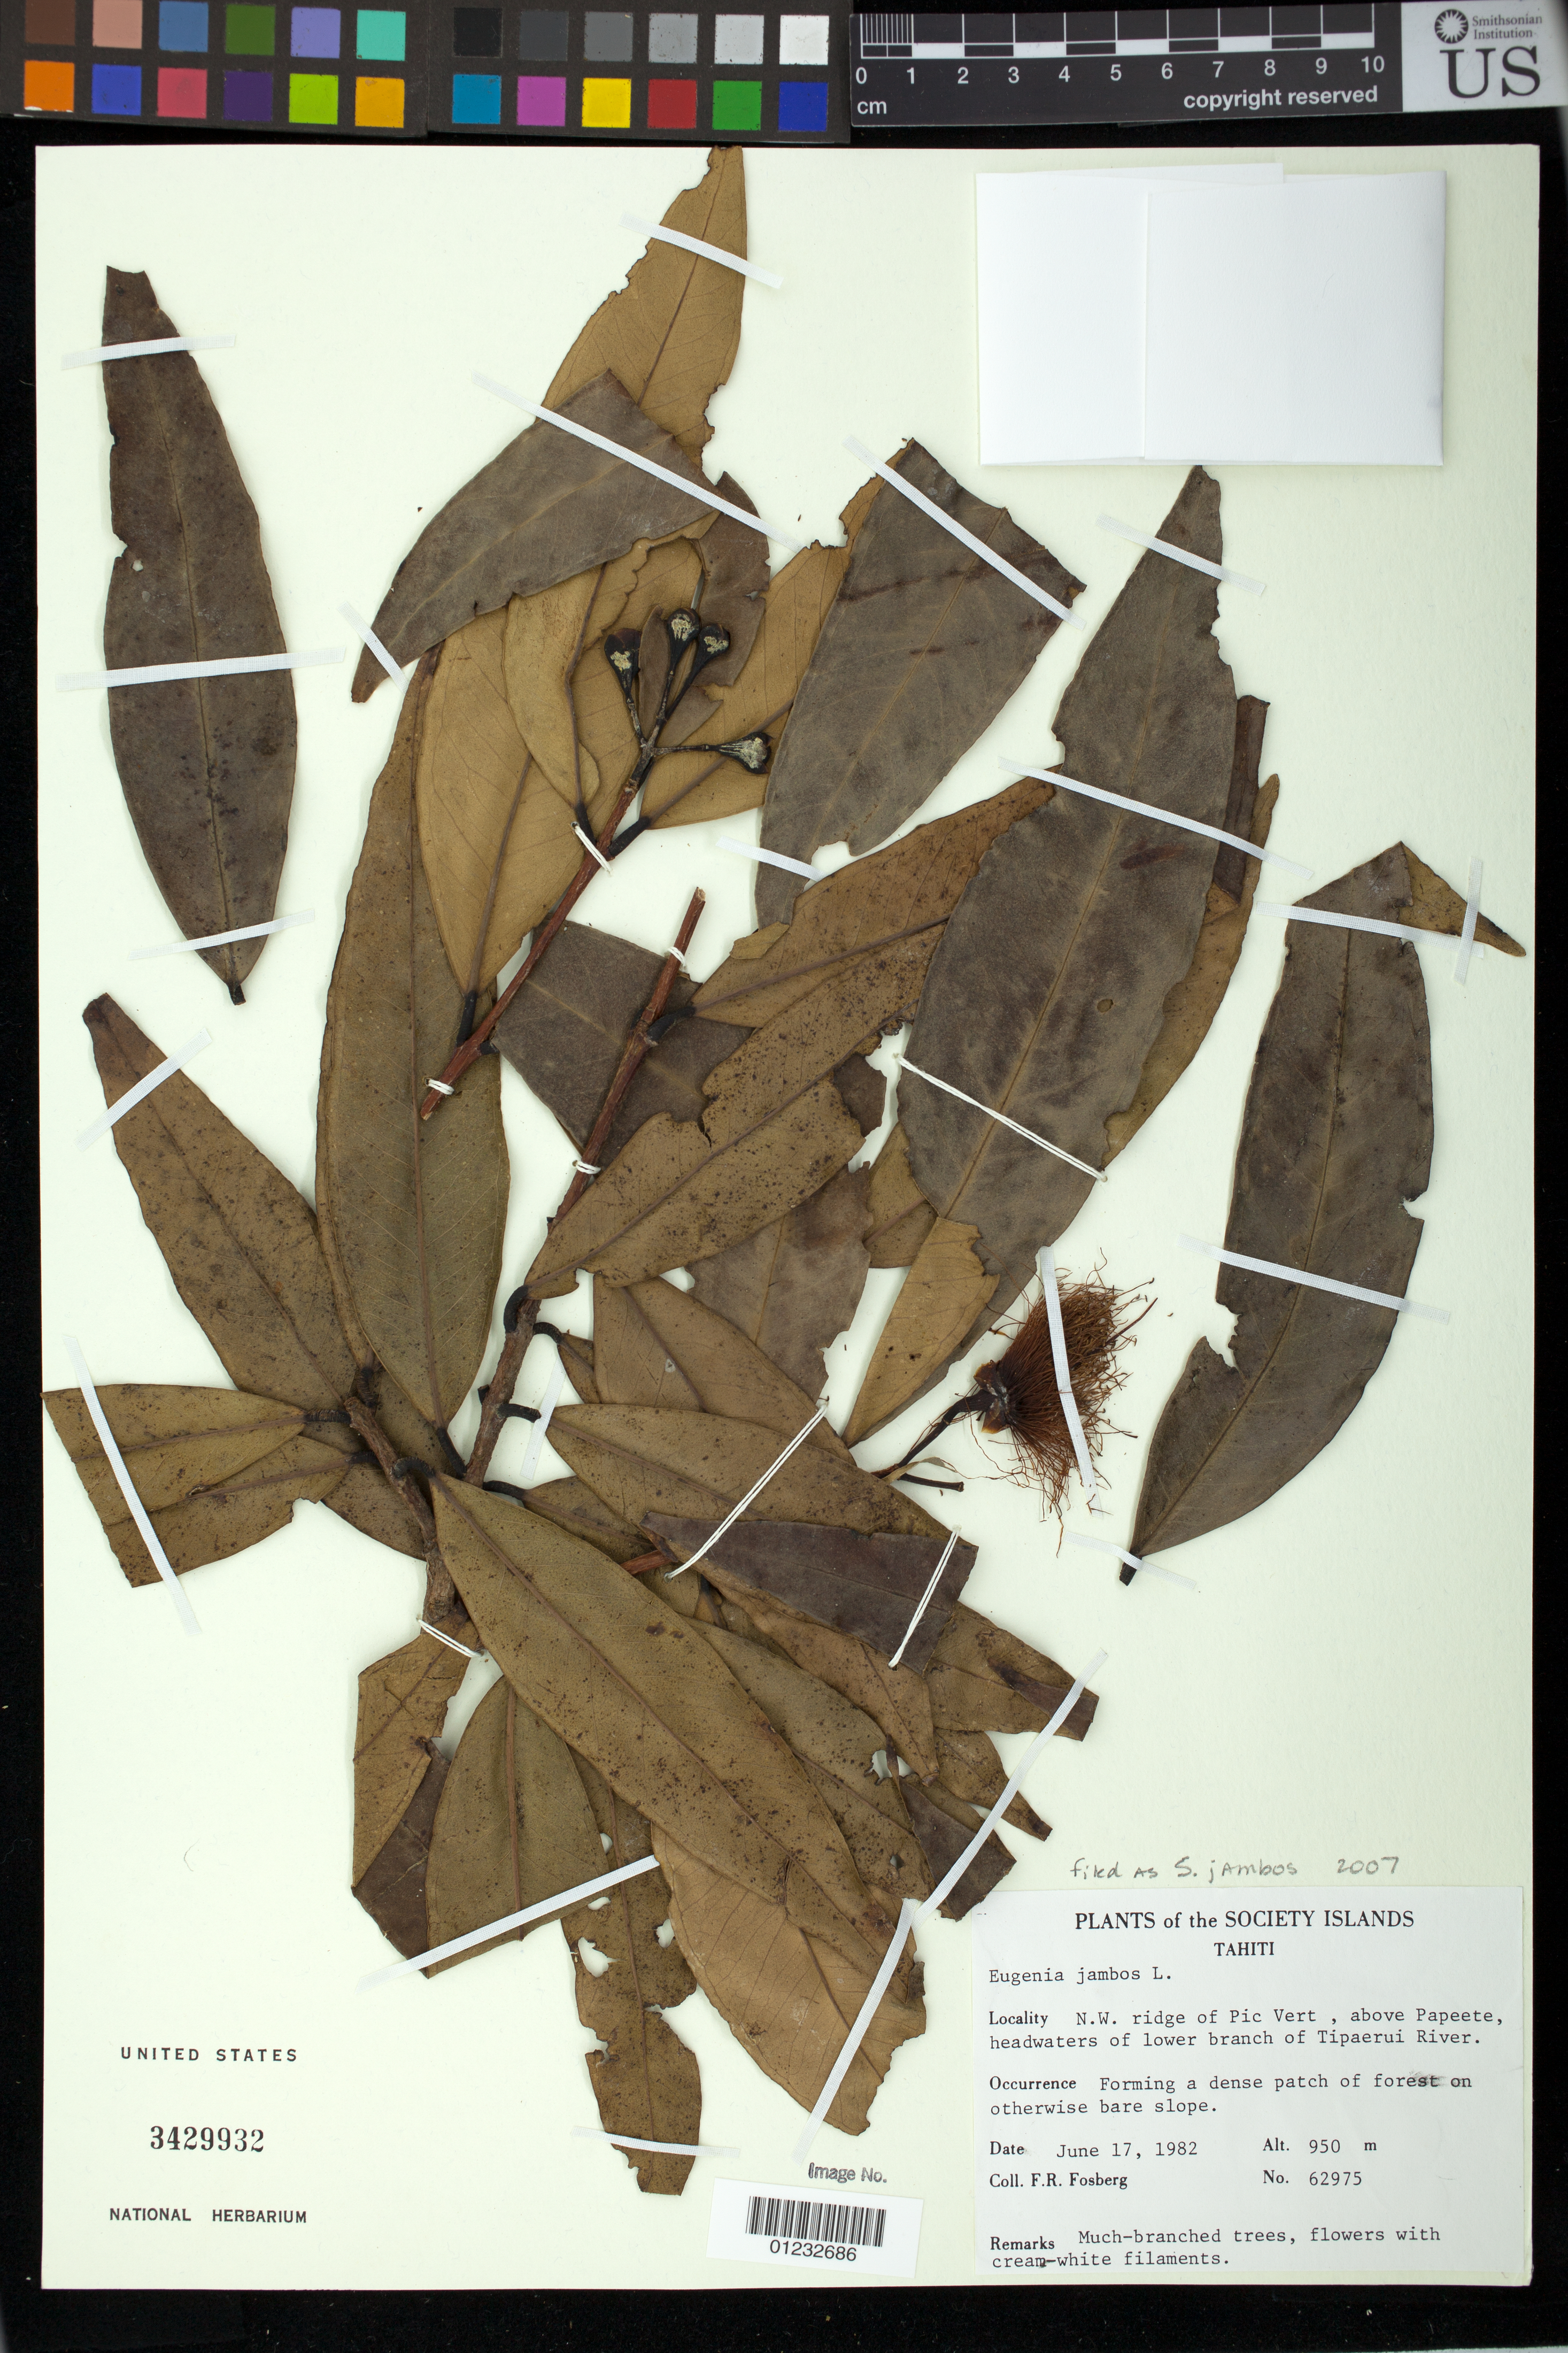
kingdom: Plantae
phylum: Tracheophyta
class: Magnoliopsida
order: Myrtales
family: Myrtaceae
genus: Syzygium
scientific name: Syzygium jambos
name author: (L.) Alston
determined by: Strong, Mark T., (BOT), Smithsonian Institution - National Museum of Natural History (UNITED STATES)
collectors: F. R. Fosberg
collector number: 62975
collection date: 1982-06-17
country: French Polynesia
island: Tahiti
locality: N.W ridge of Pic Vert, above Papeete, headwaters of lower branch of Tipaerui River.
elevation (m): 950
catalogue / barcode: US 3429932